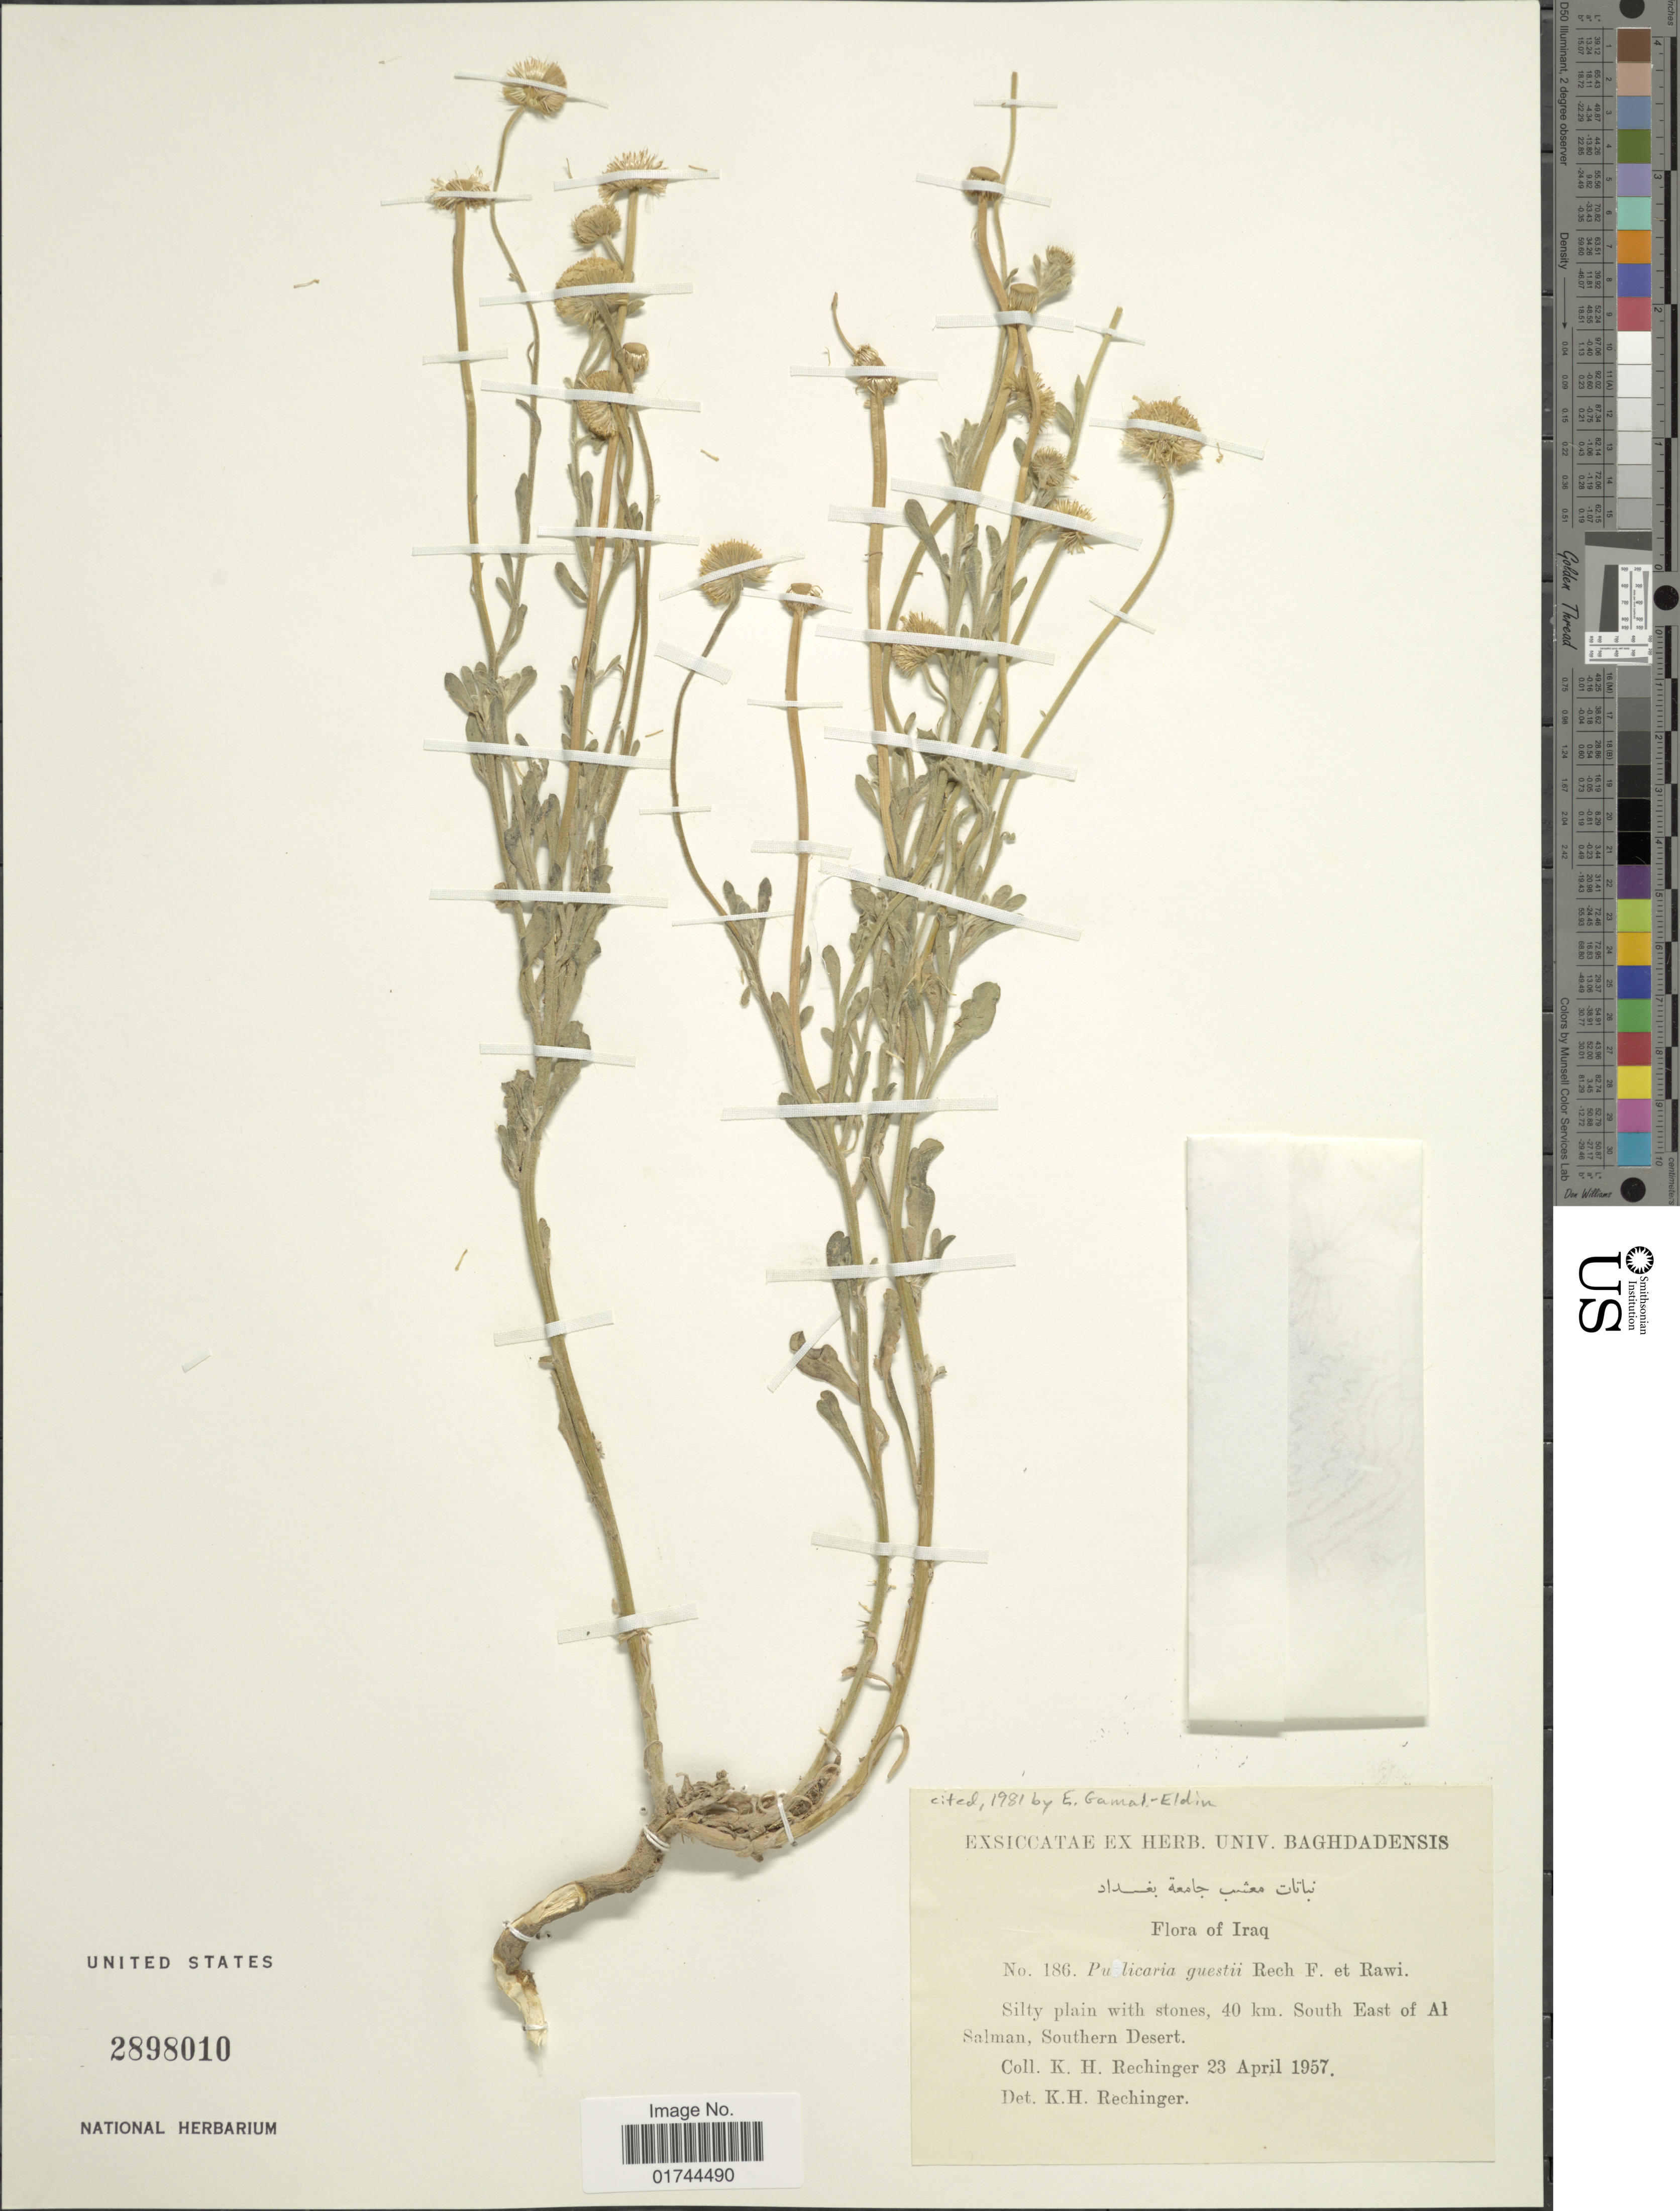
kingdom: Plantae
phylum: Tracheophyta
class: Magnoliopsida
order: Asterales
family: Asteraceae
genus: Pulicaria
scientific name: Pulicaria guestii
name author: Rech. f. & Rawi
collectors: K. H. Rechinger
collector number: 186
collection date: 1957-04-23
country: Iraq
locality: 40 km, South East of Al Salman, Southern Desert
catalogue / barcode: US 2898010